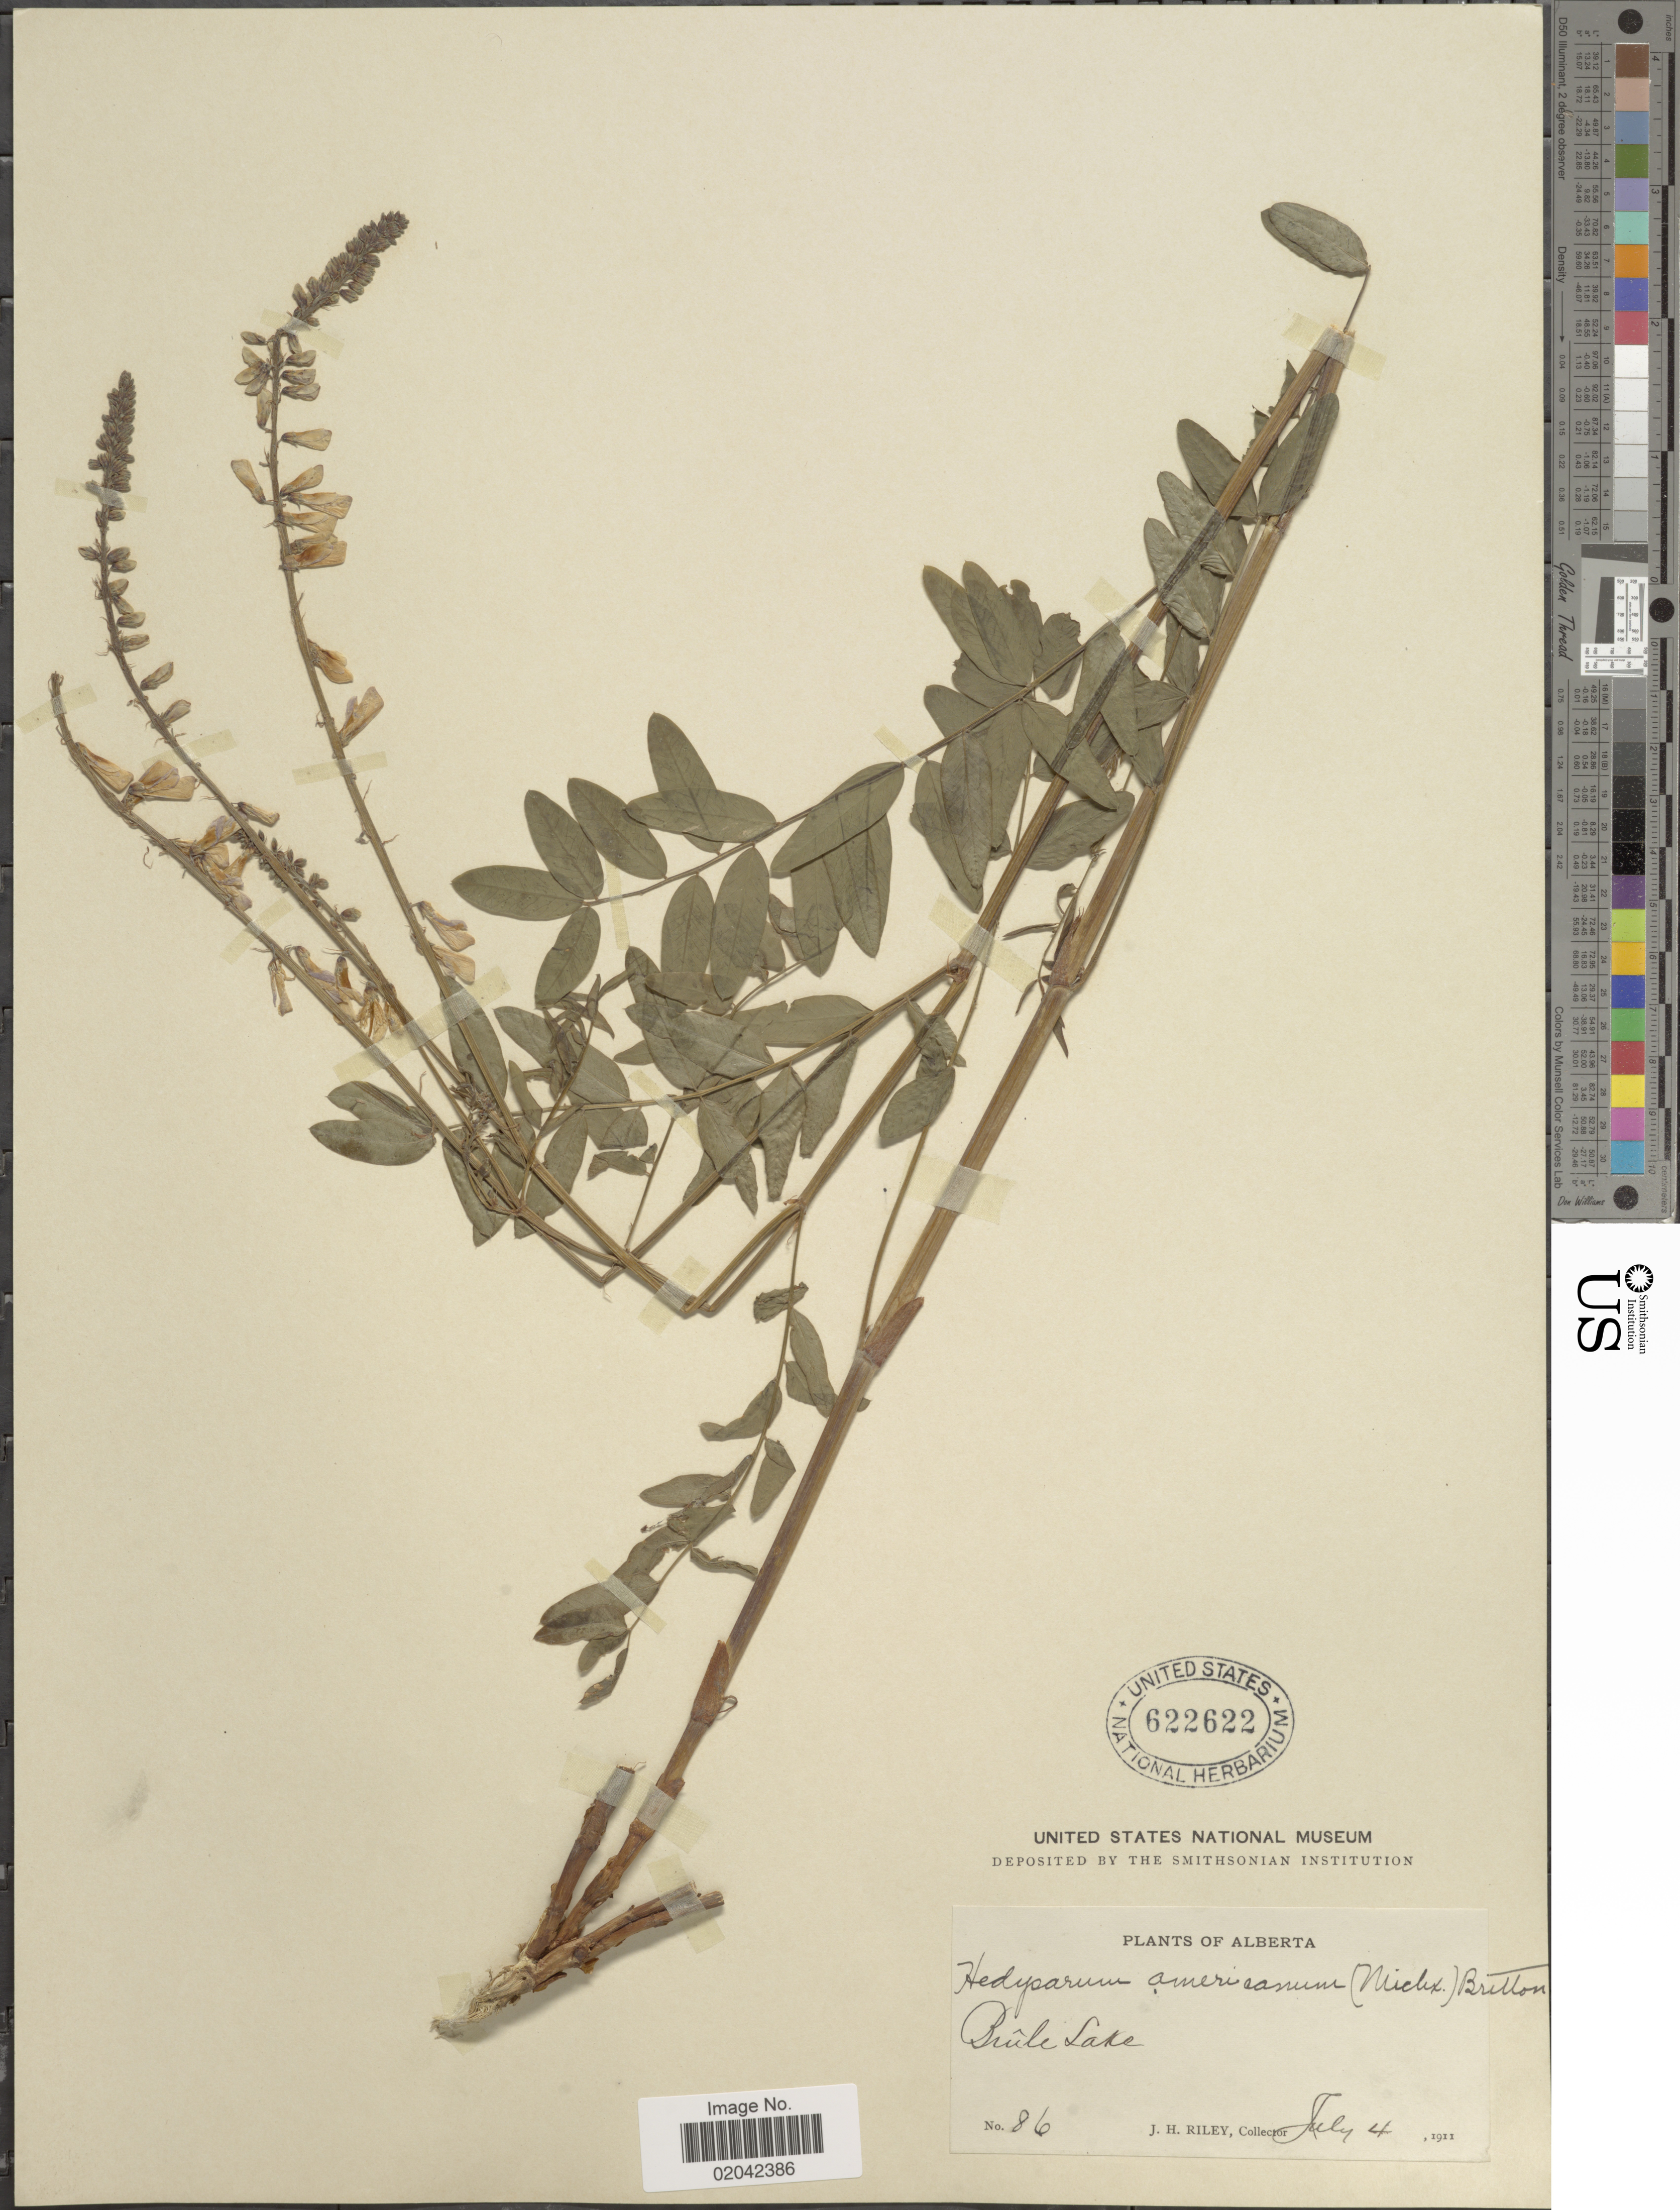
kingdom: Plantae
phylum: Tracheophyta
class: Magnoliopsida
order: Fabales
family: Fabaceae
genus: Hedysarum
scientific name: Hedysarum alpinum var. americanum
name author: Michx. ex Pursh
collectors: J. H. Riley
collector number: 86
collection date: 1911-07-04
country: Canada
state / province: Alberta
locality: Brule Lake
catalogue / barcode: US 622622